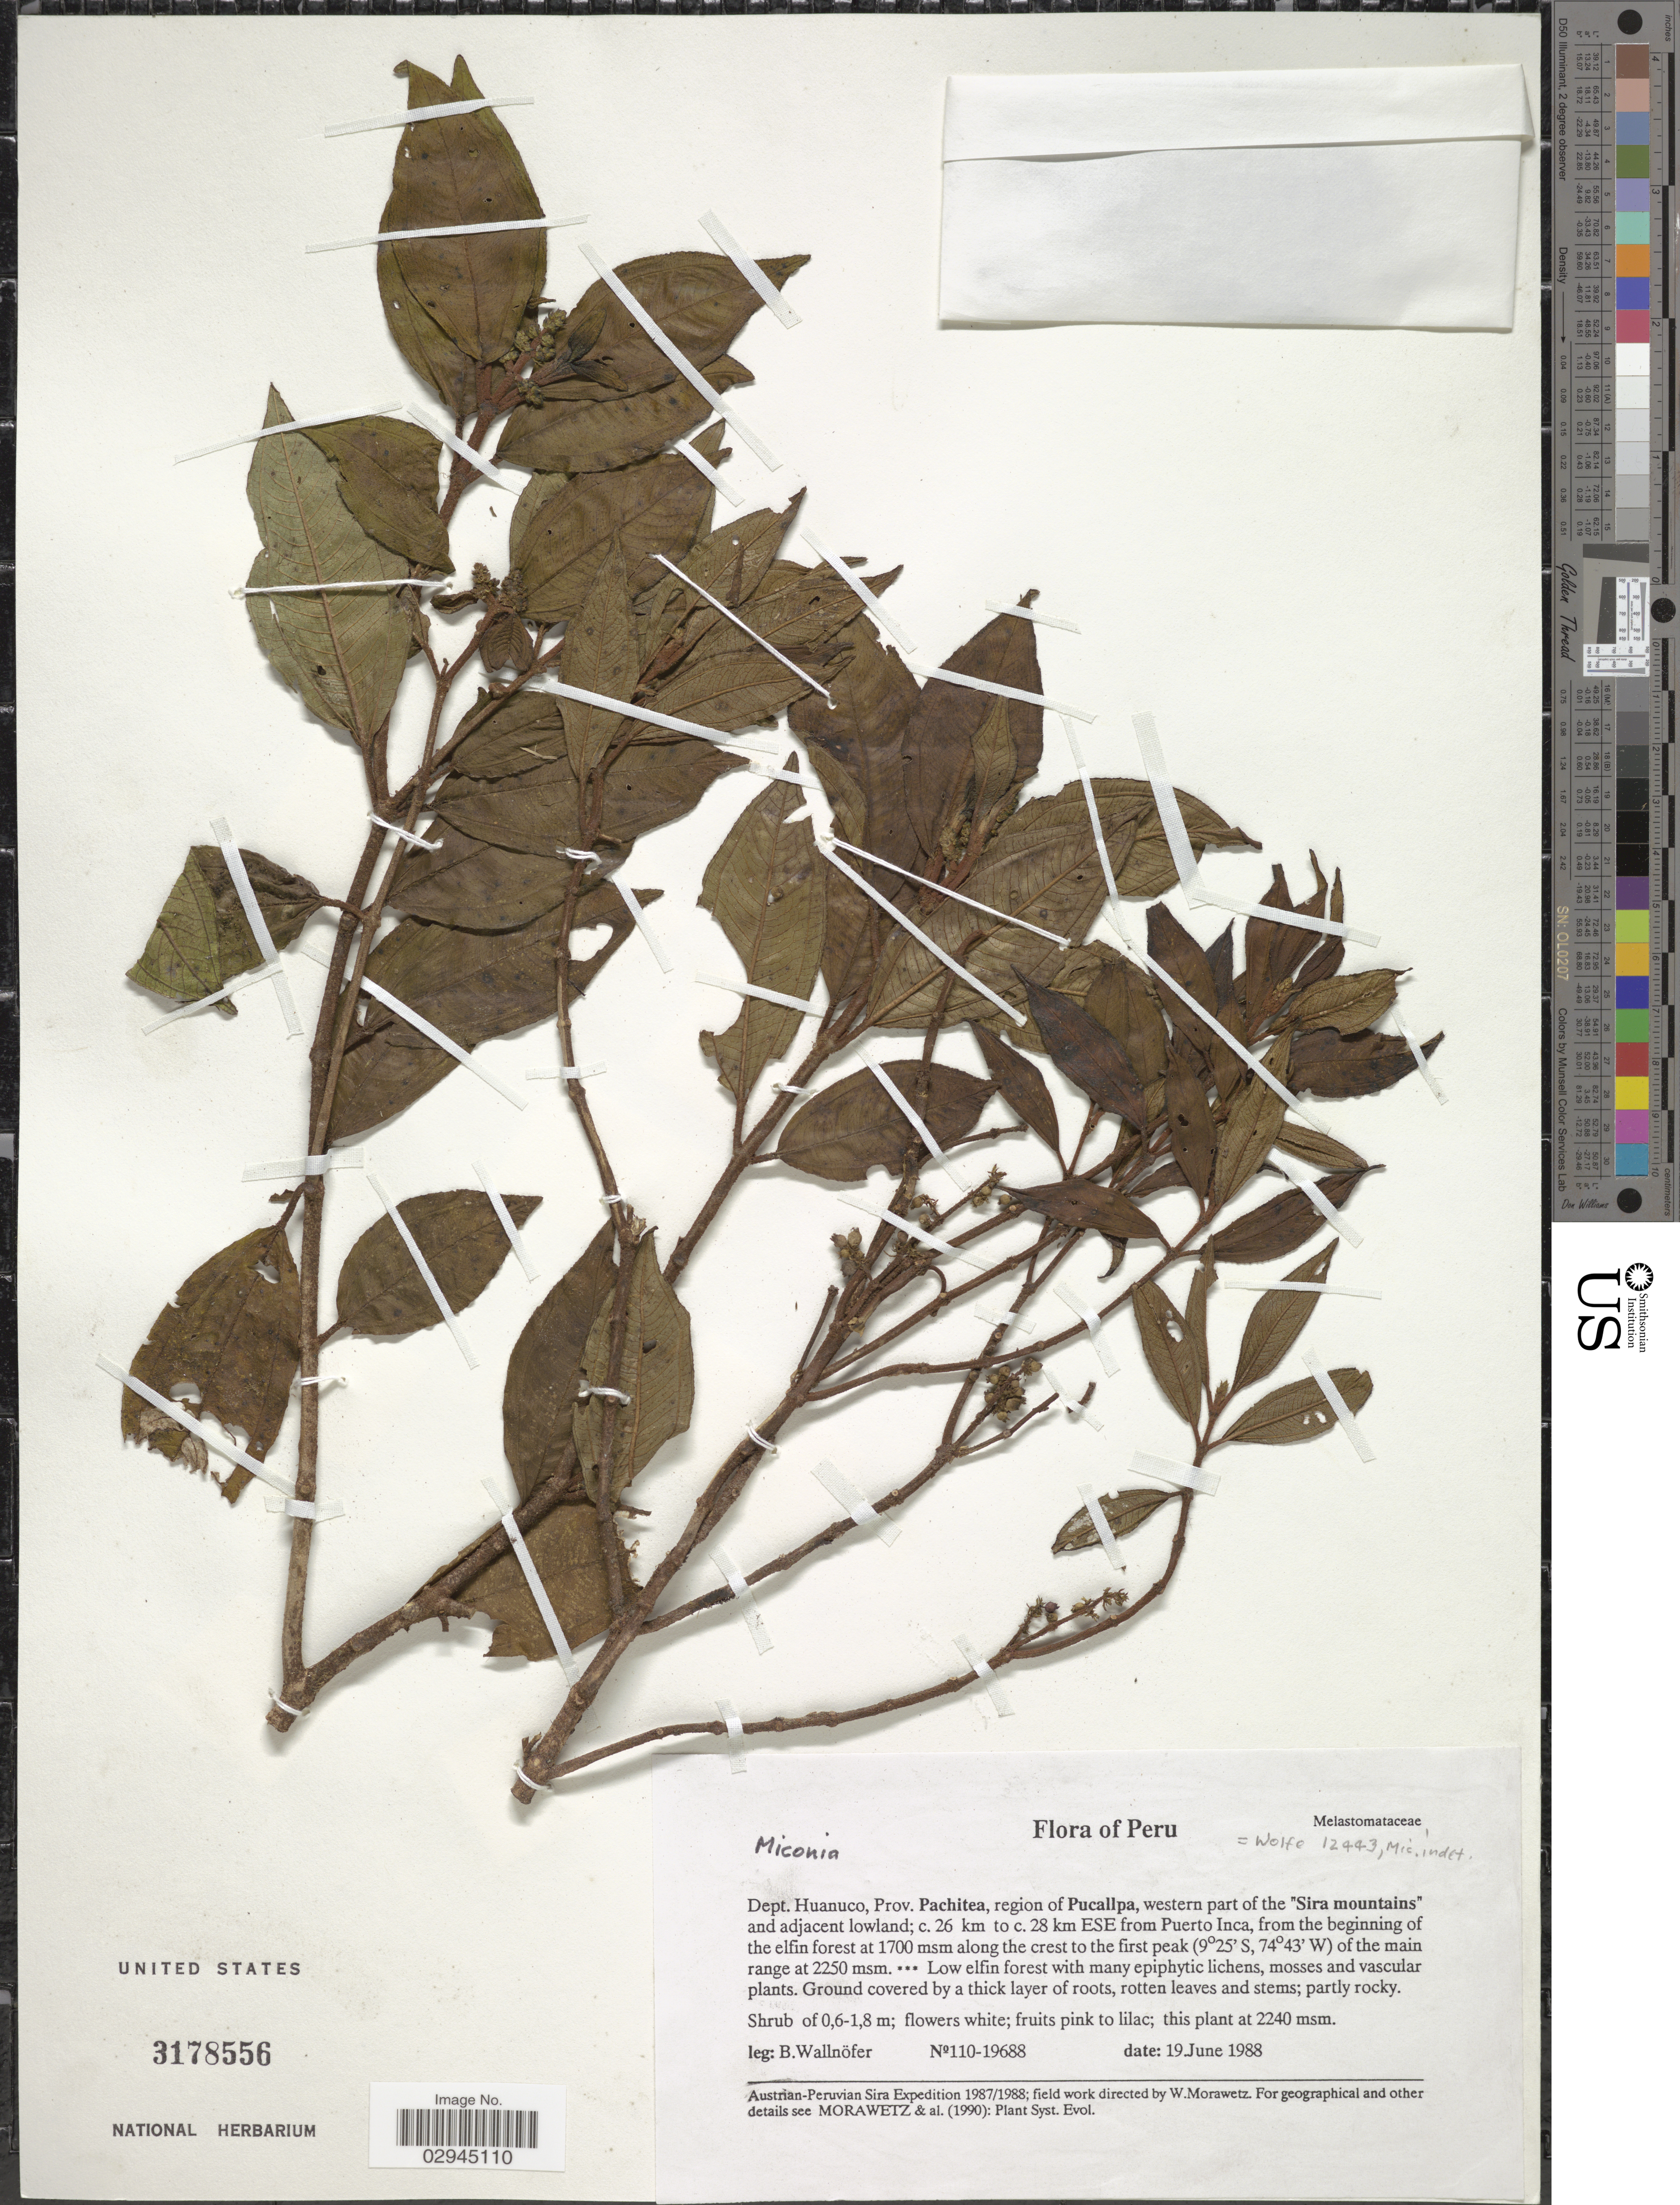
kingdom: Plantae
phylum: Tracheophyta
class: Magnoliopsida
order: Myrtales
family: Melastomataceae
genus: Miconia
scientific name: Miconia sp.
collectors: B. Wallnöfer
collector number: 110-19688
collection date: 1988-06-19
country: Peru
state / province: Huánuco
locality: Dept. Huanuco, Prov. Pachitea, region of Pucallpa, western part of the "Sira mountains" and adjacent lowland; c. 26 km to c. 28 km ESE from Puerto Inca, from the beginning of the eflin forest along the crest to the first peak of the main range.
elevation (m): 1700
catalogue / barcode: US 3178556